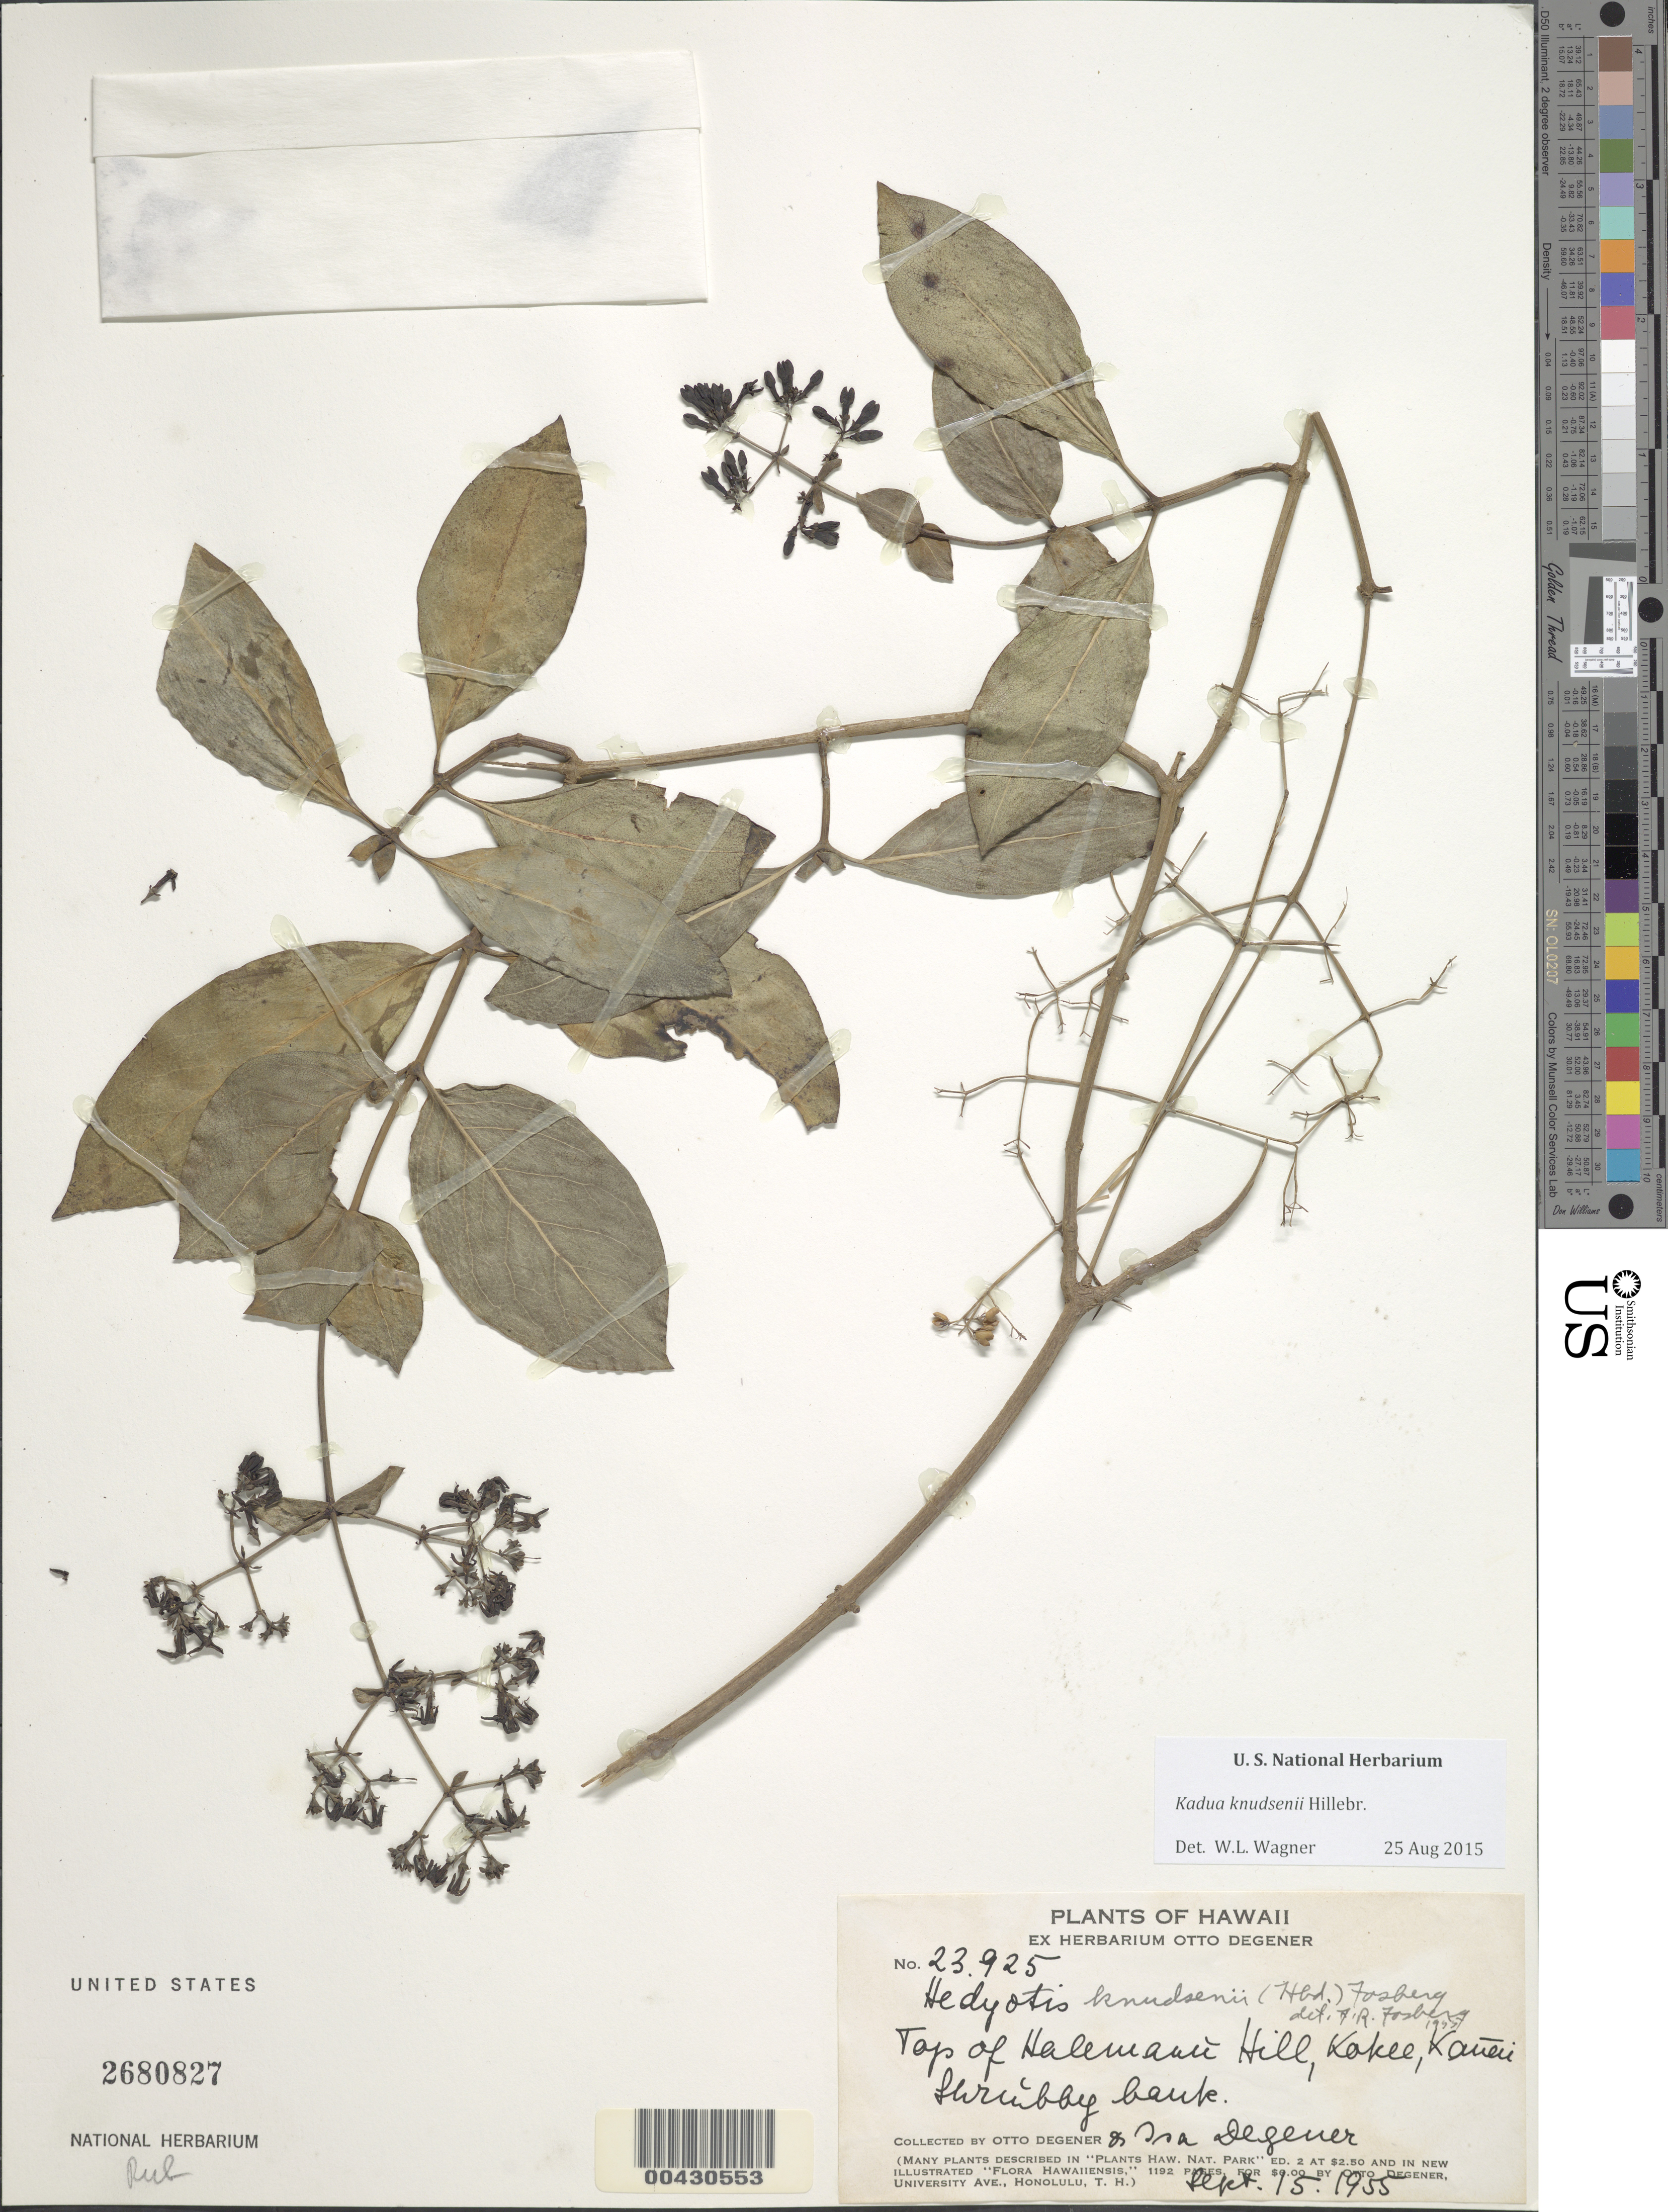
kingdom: Plantae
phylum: Tracheophyta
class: Magnoliopsida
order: Gentianales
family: Rubiaceae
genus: Kadua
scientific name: Kadua knudsenii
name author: Hillebr.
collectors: O. Degener & I. Degener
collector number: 23.925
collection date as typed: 15 Sep 1955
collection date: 1955-09-15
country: United States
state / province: Hawaii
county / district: Kauai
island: Kaua'i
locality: Top of Halemanu Hill, Kokee.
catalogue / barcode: US 2680827